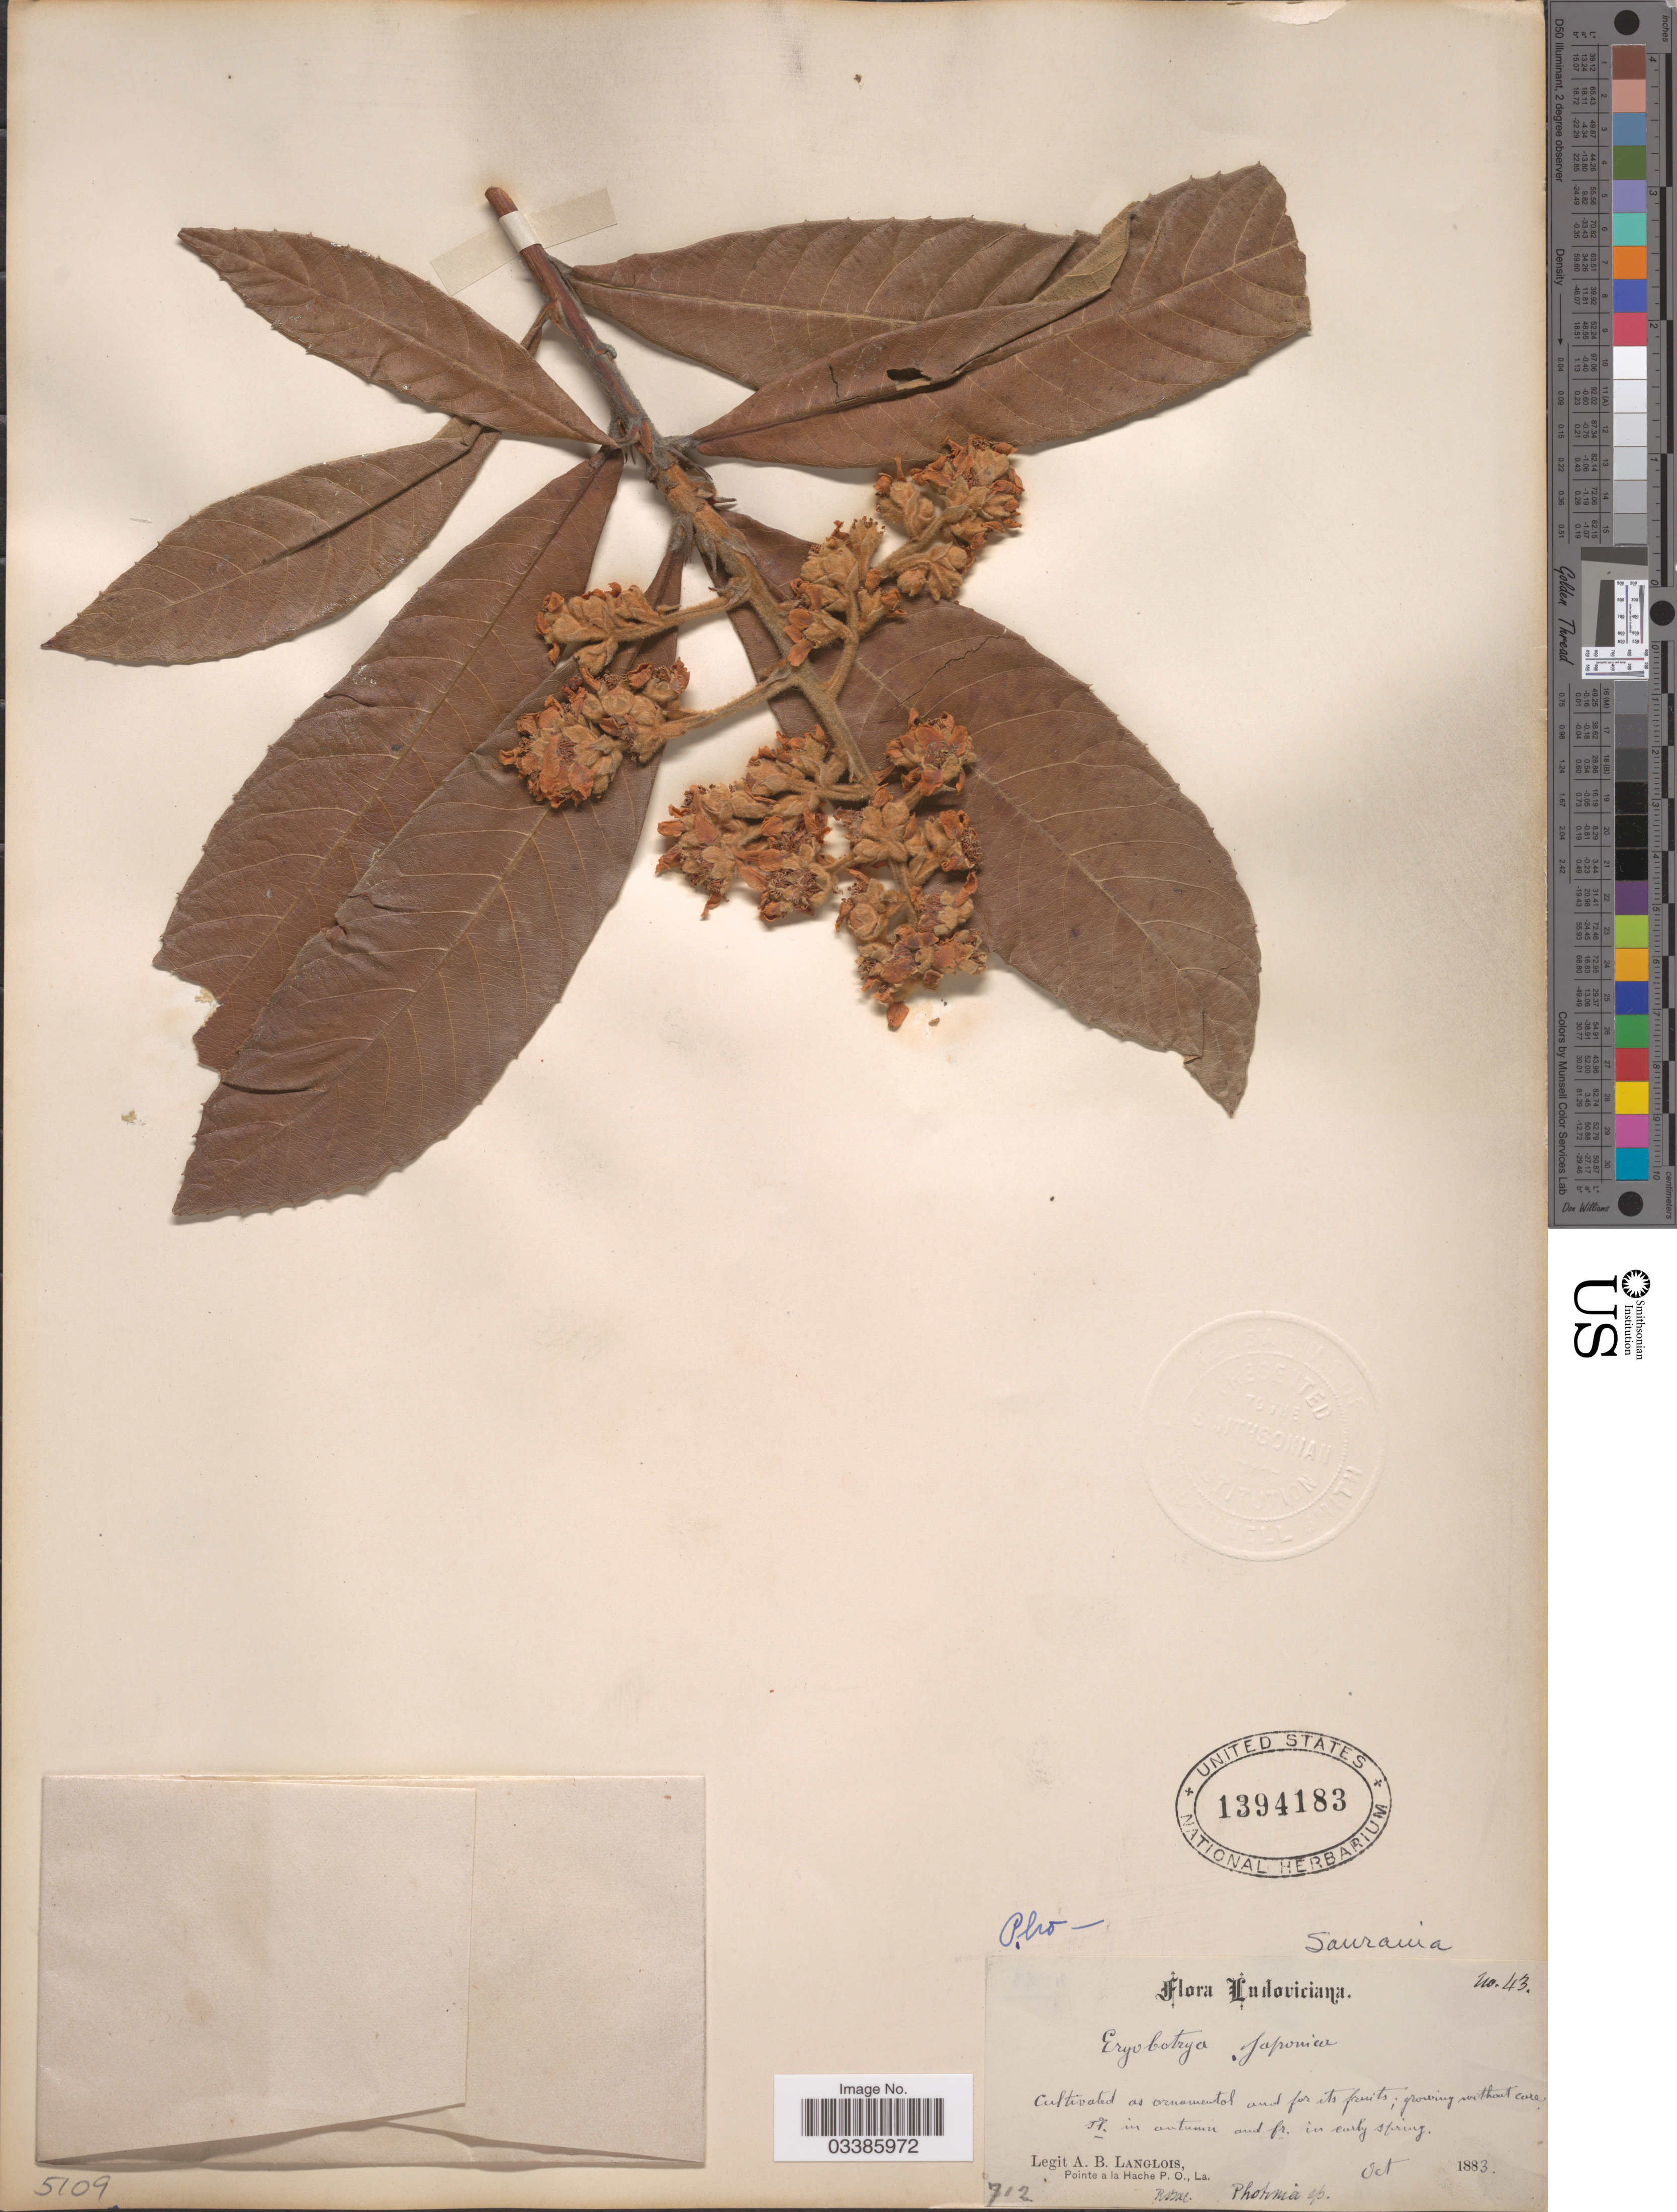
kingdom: Plantae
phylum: Tracheophyta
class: Magnoliopsida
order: Ericales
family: Actinidiaceae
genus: Saurauia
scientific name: Saurauia sp.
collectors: A. Langlois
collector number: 43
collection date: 1883-10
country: United States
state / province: Louisiana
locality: Ludoviciana.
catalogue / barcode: US 1394183